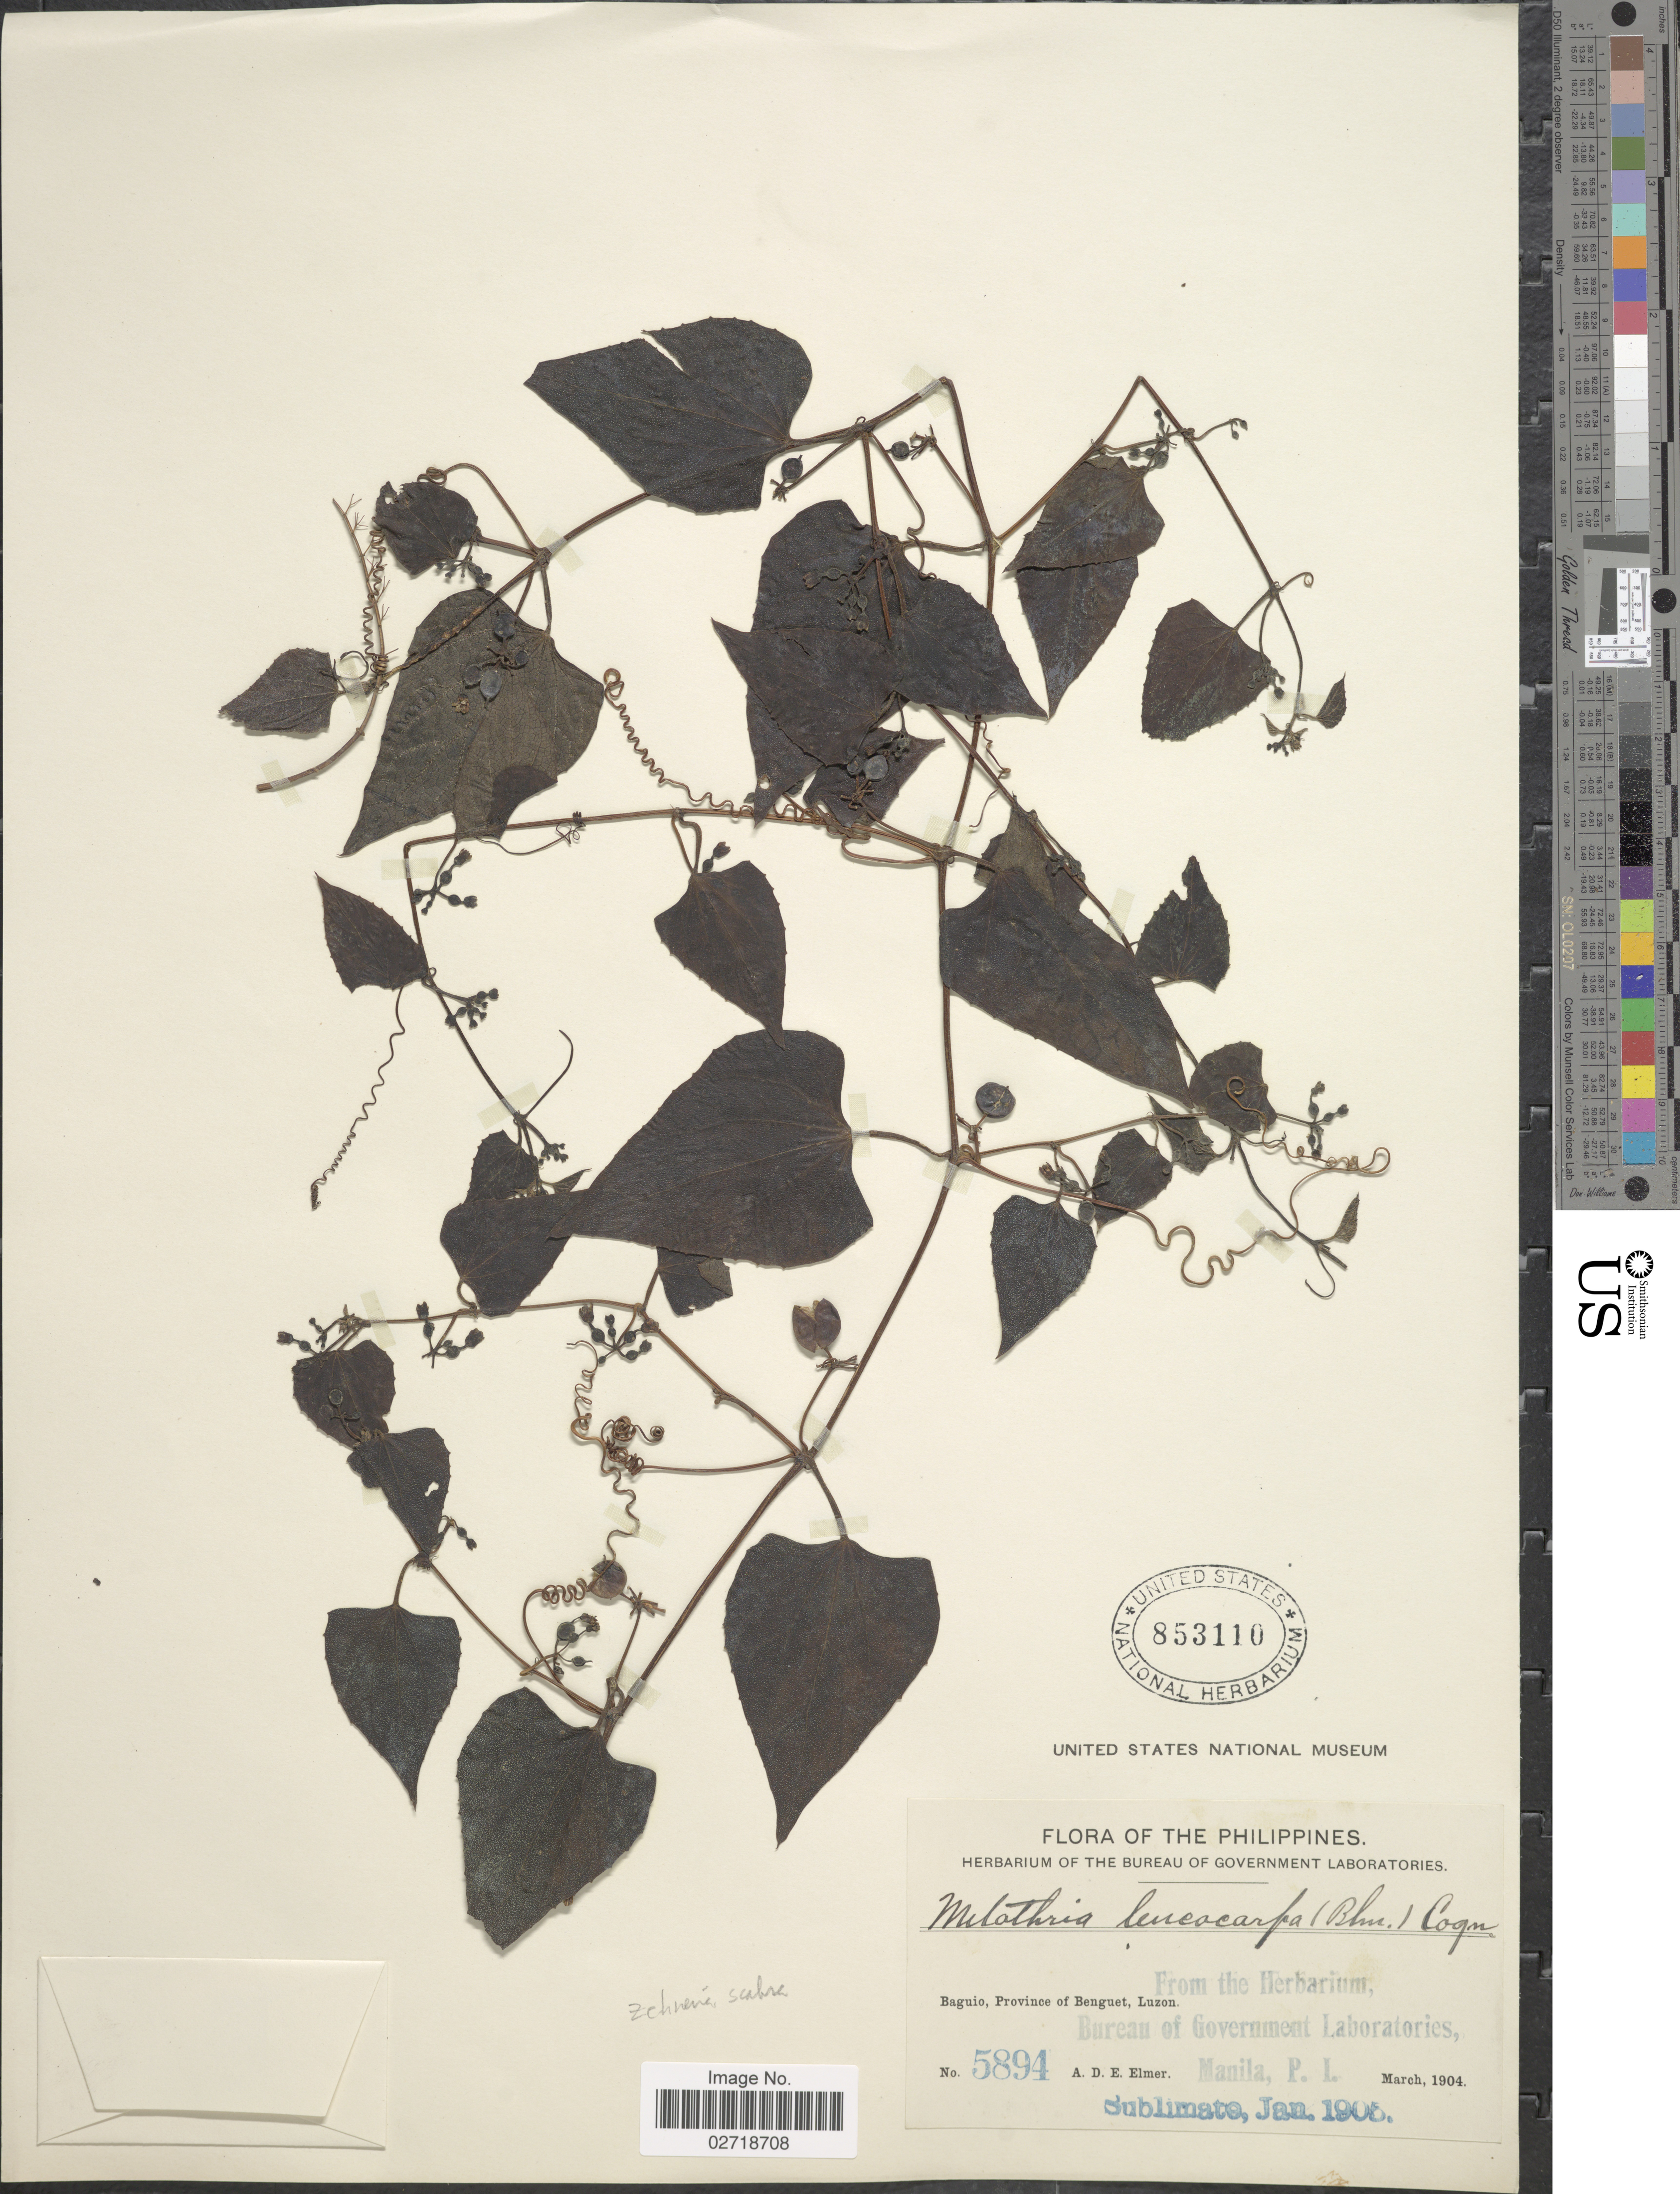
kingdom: Plantae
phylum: Tracheophyta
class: Magnoliopsida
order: Cucurbitales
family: Cucurbitaceae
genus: Zehneria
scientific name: Zehneria repanda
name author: (Blume) C.M.Simmons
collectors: A. D. E. Elmer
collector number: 5894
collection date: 1904-03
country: Philippines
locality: Baguio, Province of Benguet, Luzon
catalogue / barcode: US 853110